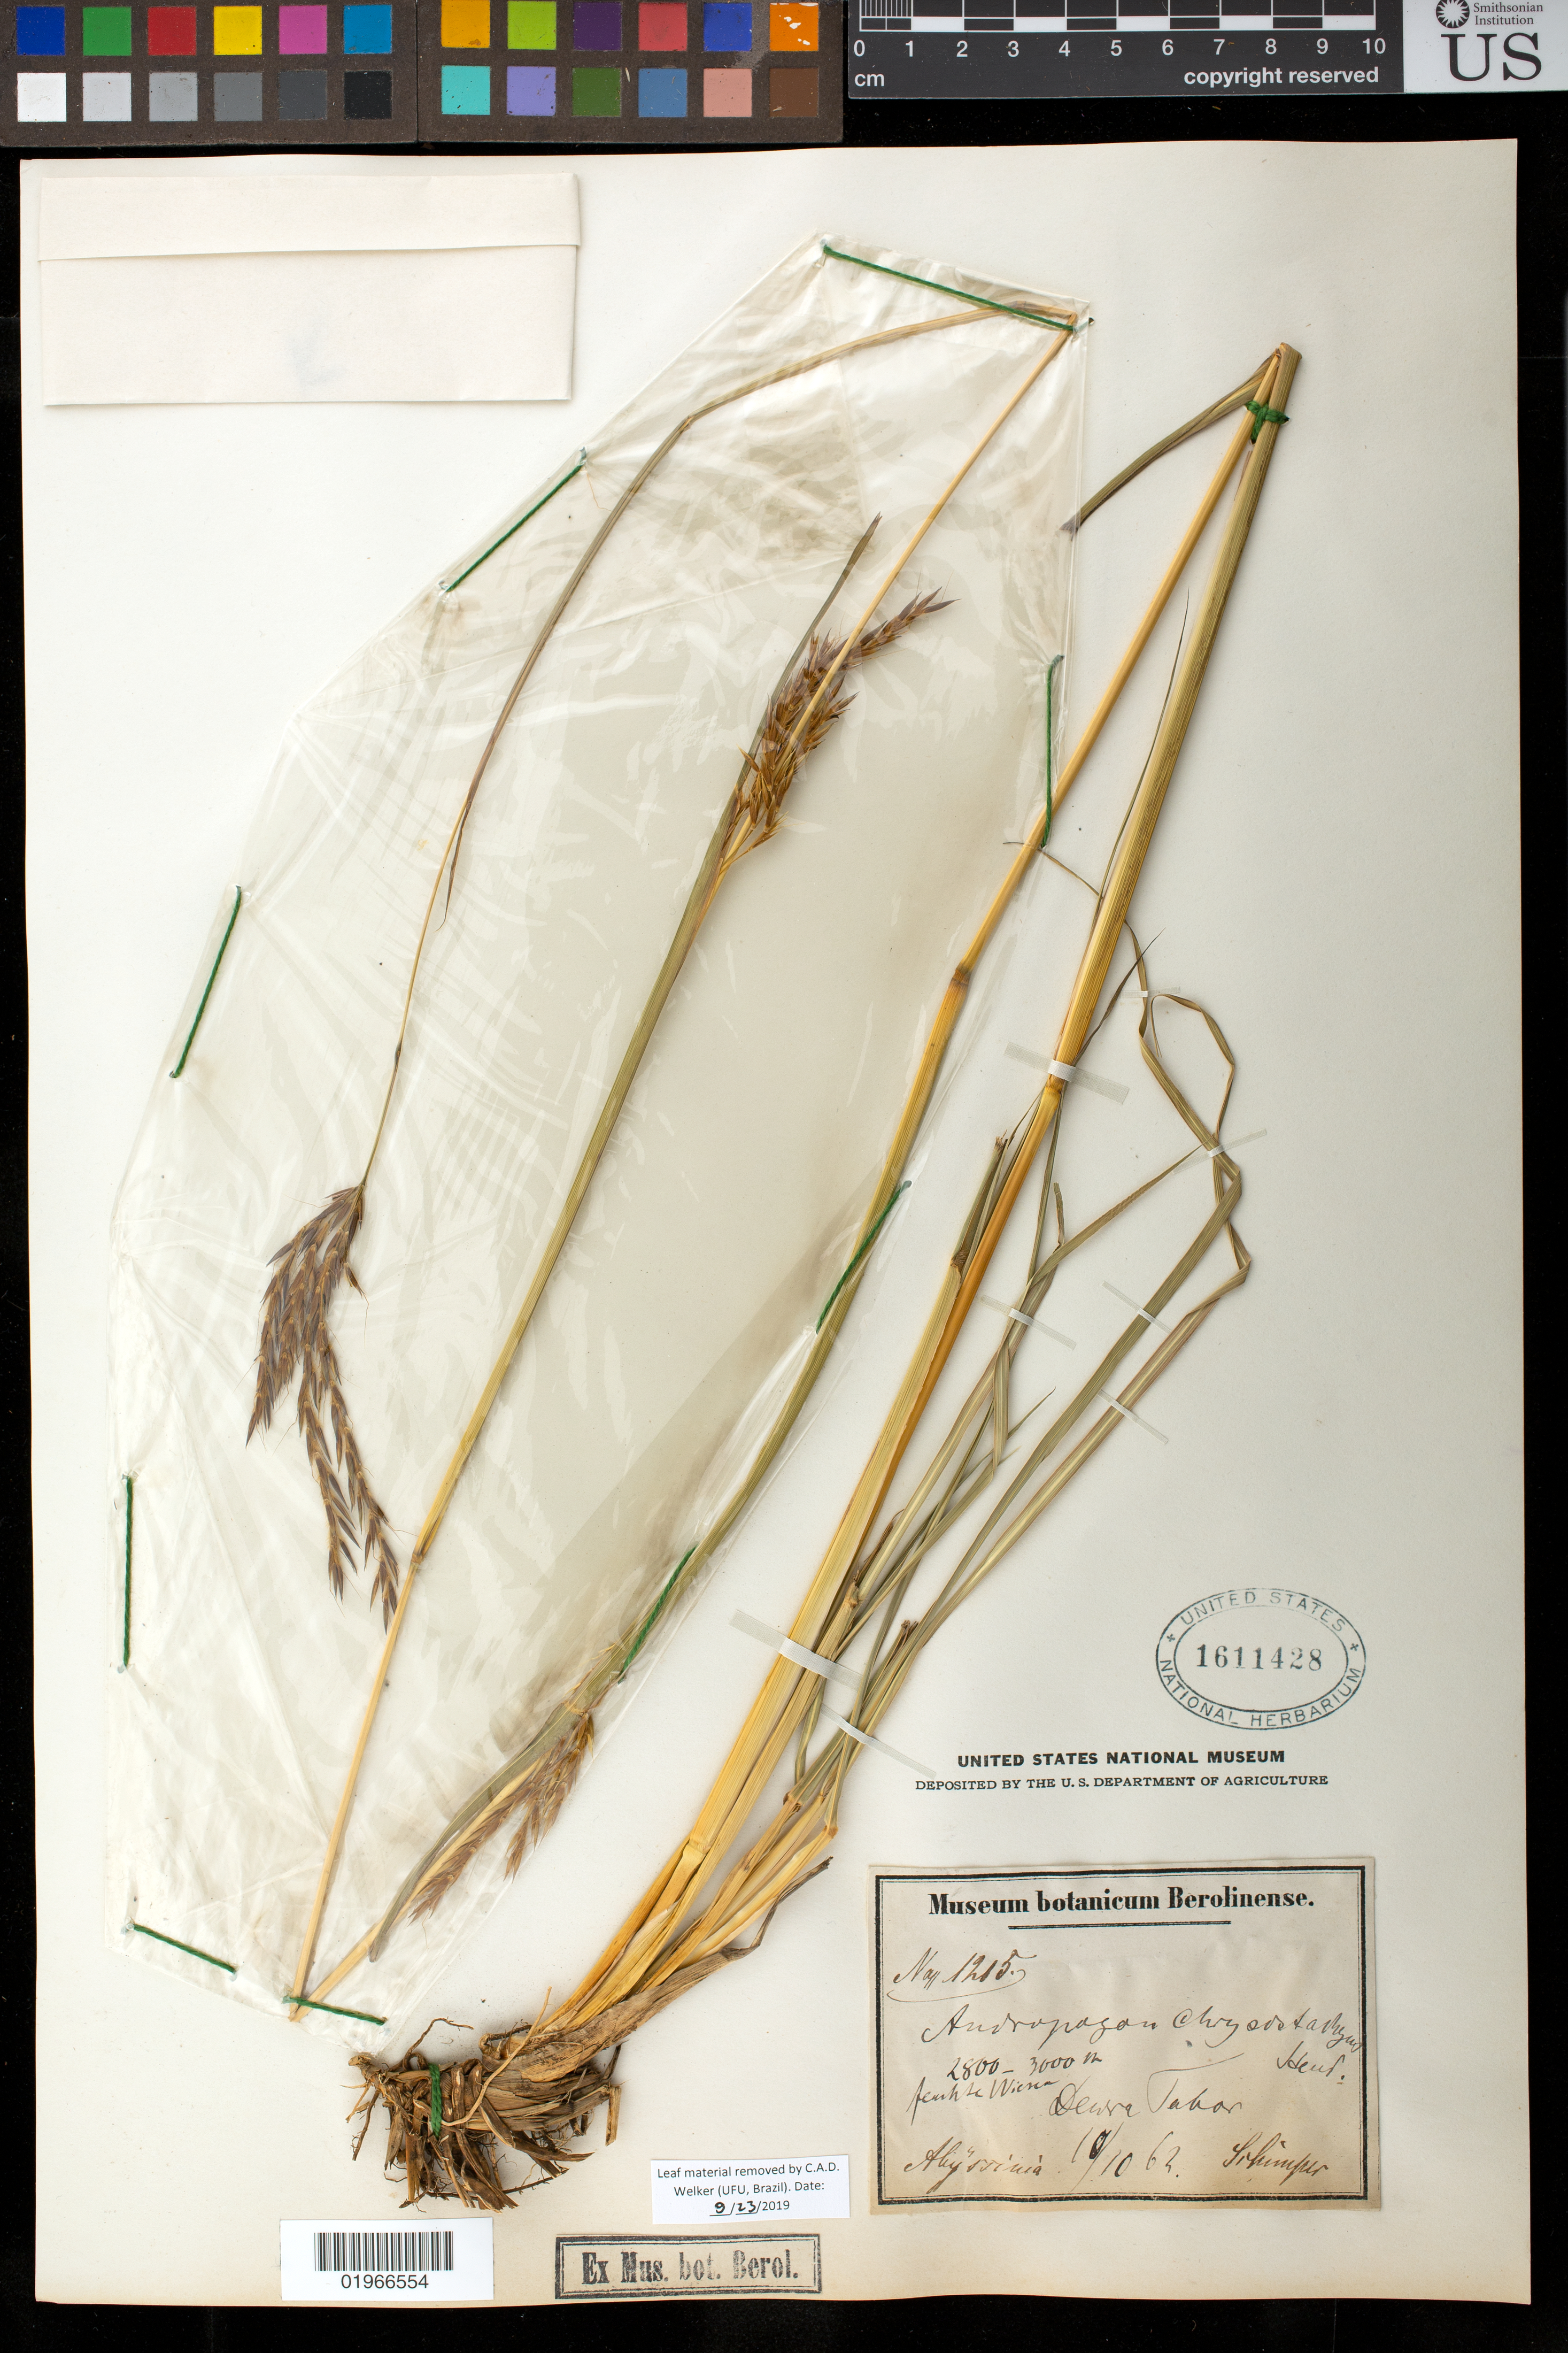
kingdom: Plantae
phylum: Tracheophyta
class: Liliopsida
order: Poales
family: Poaceae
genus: Andropogon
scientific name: Andropogon chrysostachyus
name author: Steud.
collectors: G. W. Schimper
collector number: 1215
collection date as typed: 10/10/62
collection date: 1862-10-10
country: Ethiopia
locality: Abyssinia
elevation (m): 2800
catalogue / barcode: US 1611428